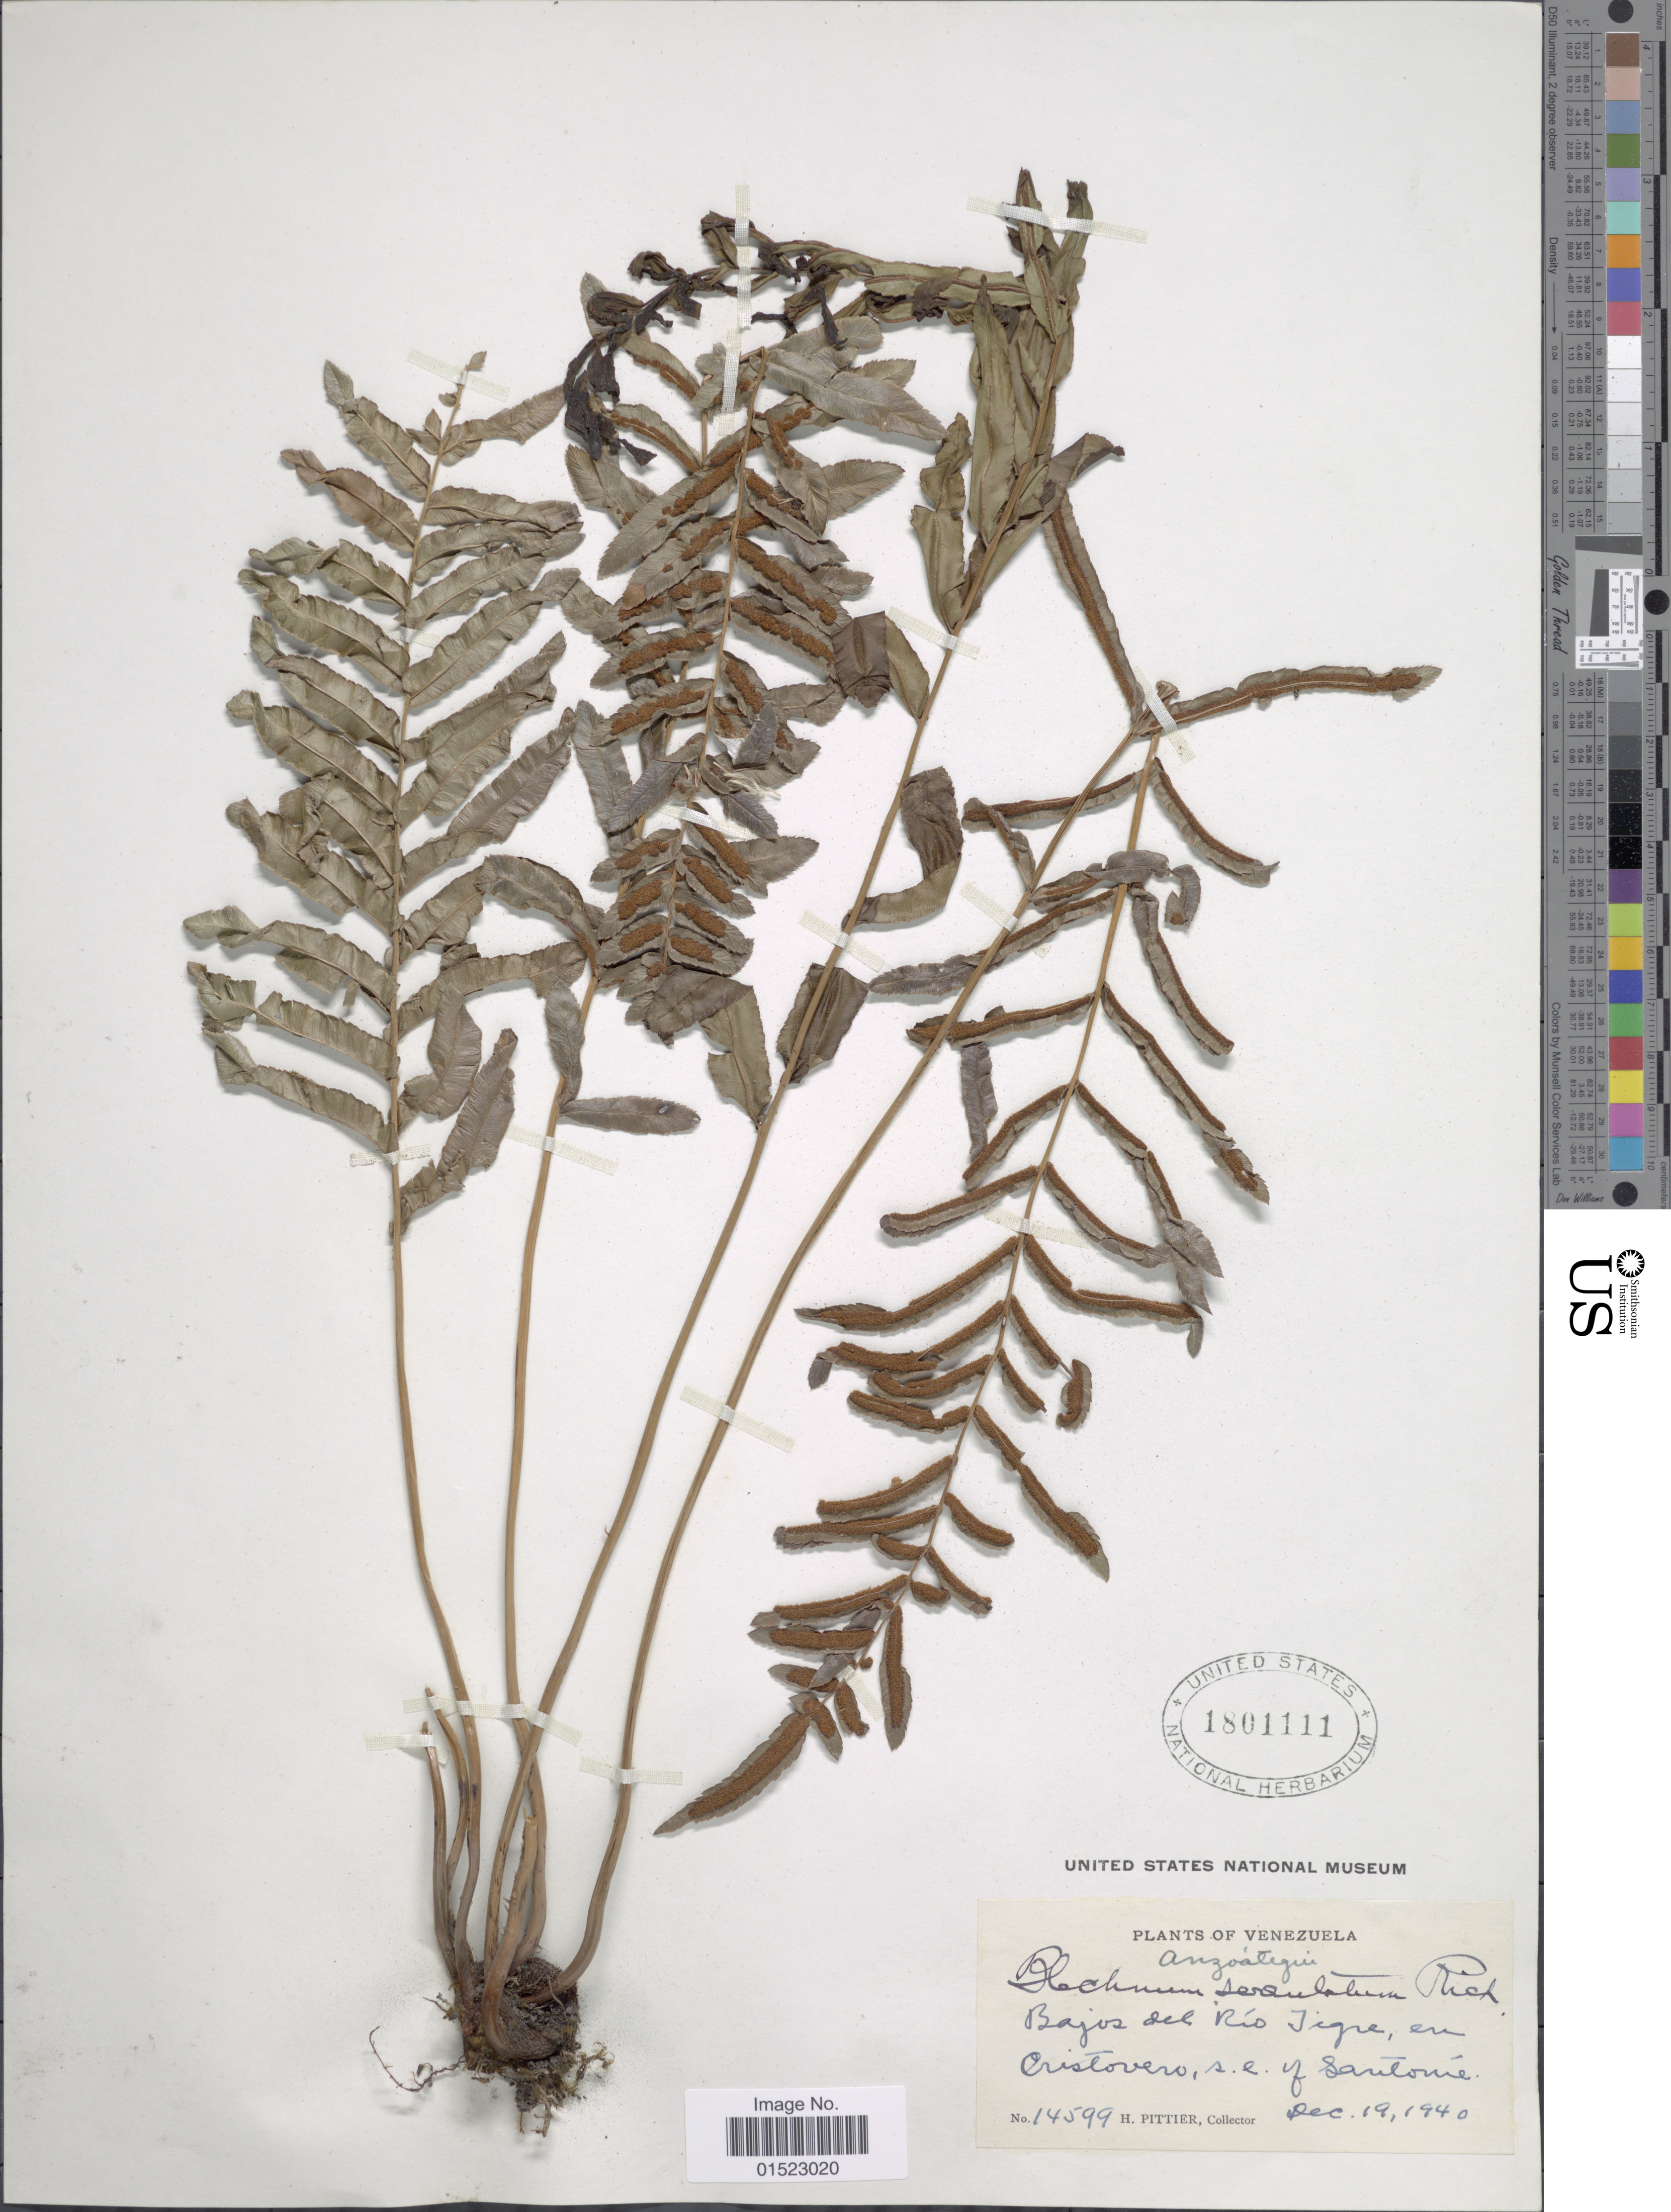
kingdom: Plantae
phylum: Tracheophyta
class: Polypodiopsida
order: Polypodiales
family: Blechnaceae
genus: Telmatoblechnum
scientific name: Telmatoblechnum serrulatum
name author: (Rich.) Perrie et al.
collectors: H. F. Pittier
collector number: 14599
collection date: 1940-12-19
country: Venezuela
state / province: Anzoategui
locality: Bajos del Rio Tigre, en Cristovero, s.e. of Santonie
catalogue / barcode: US 1801111